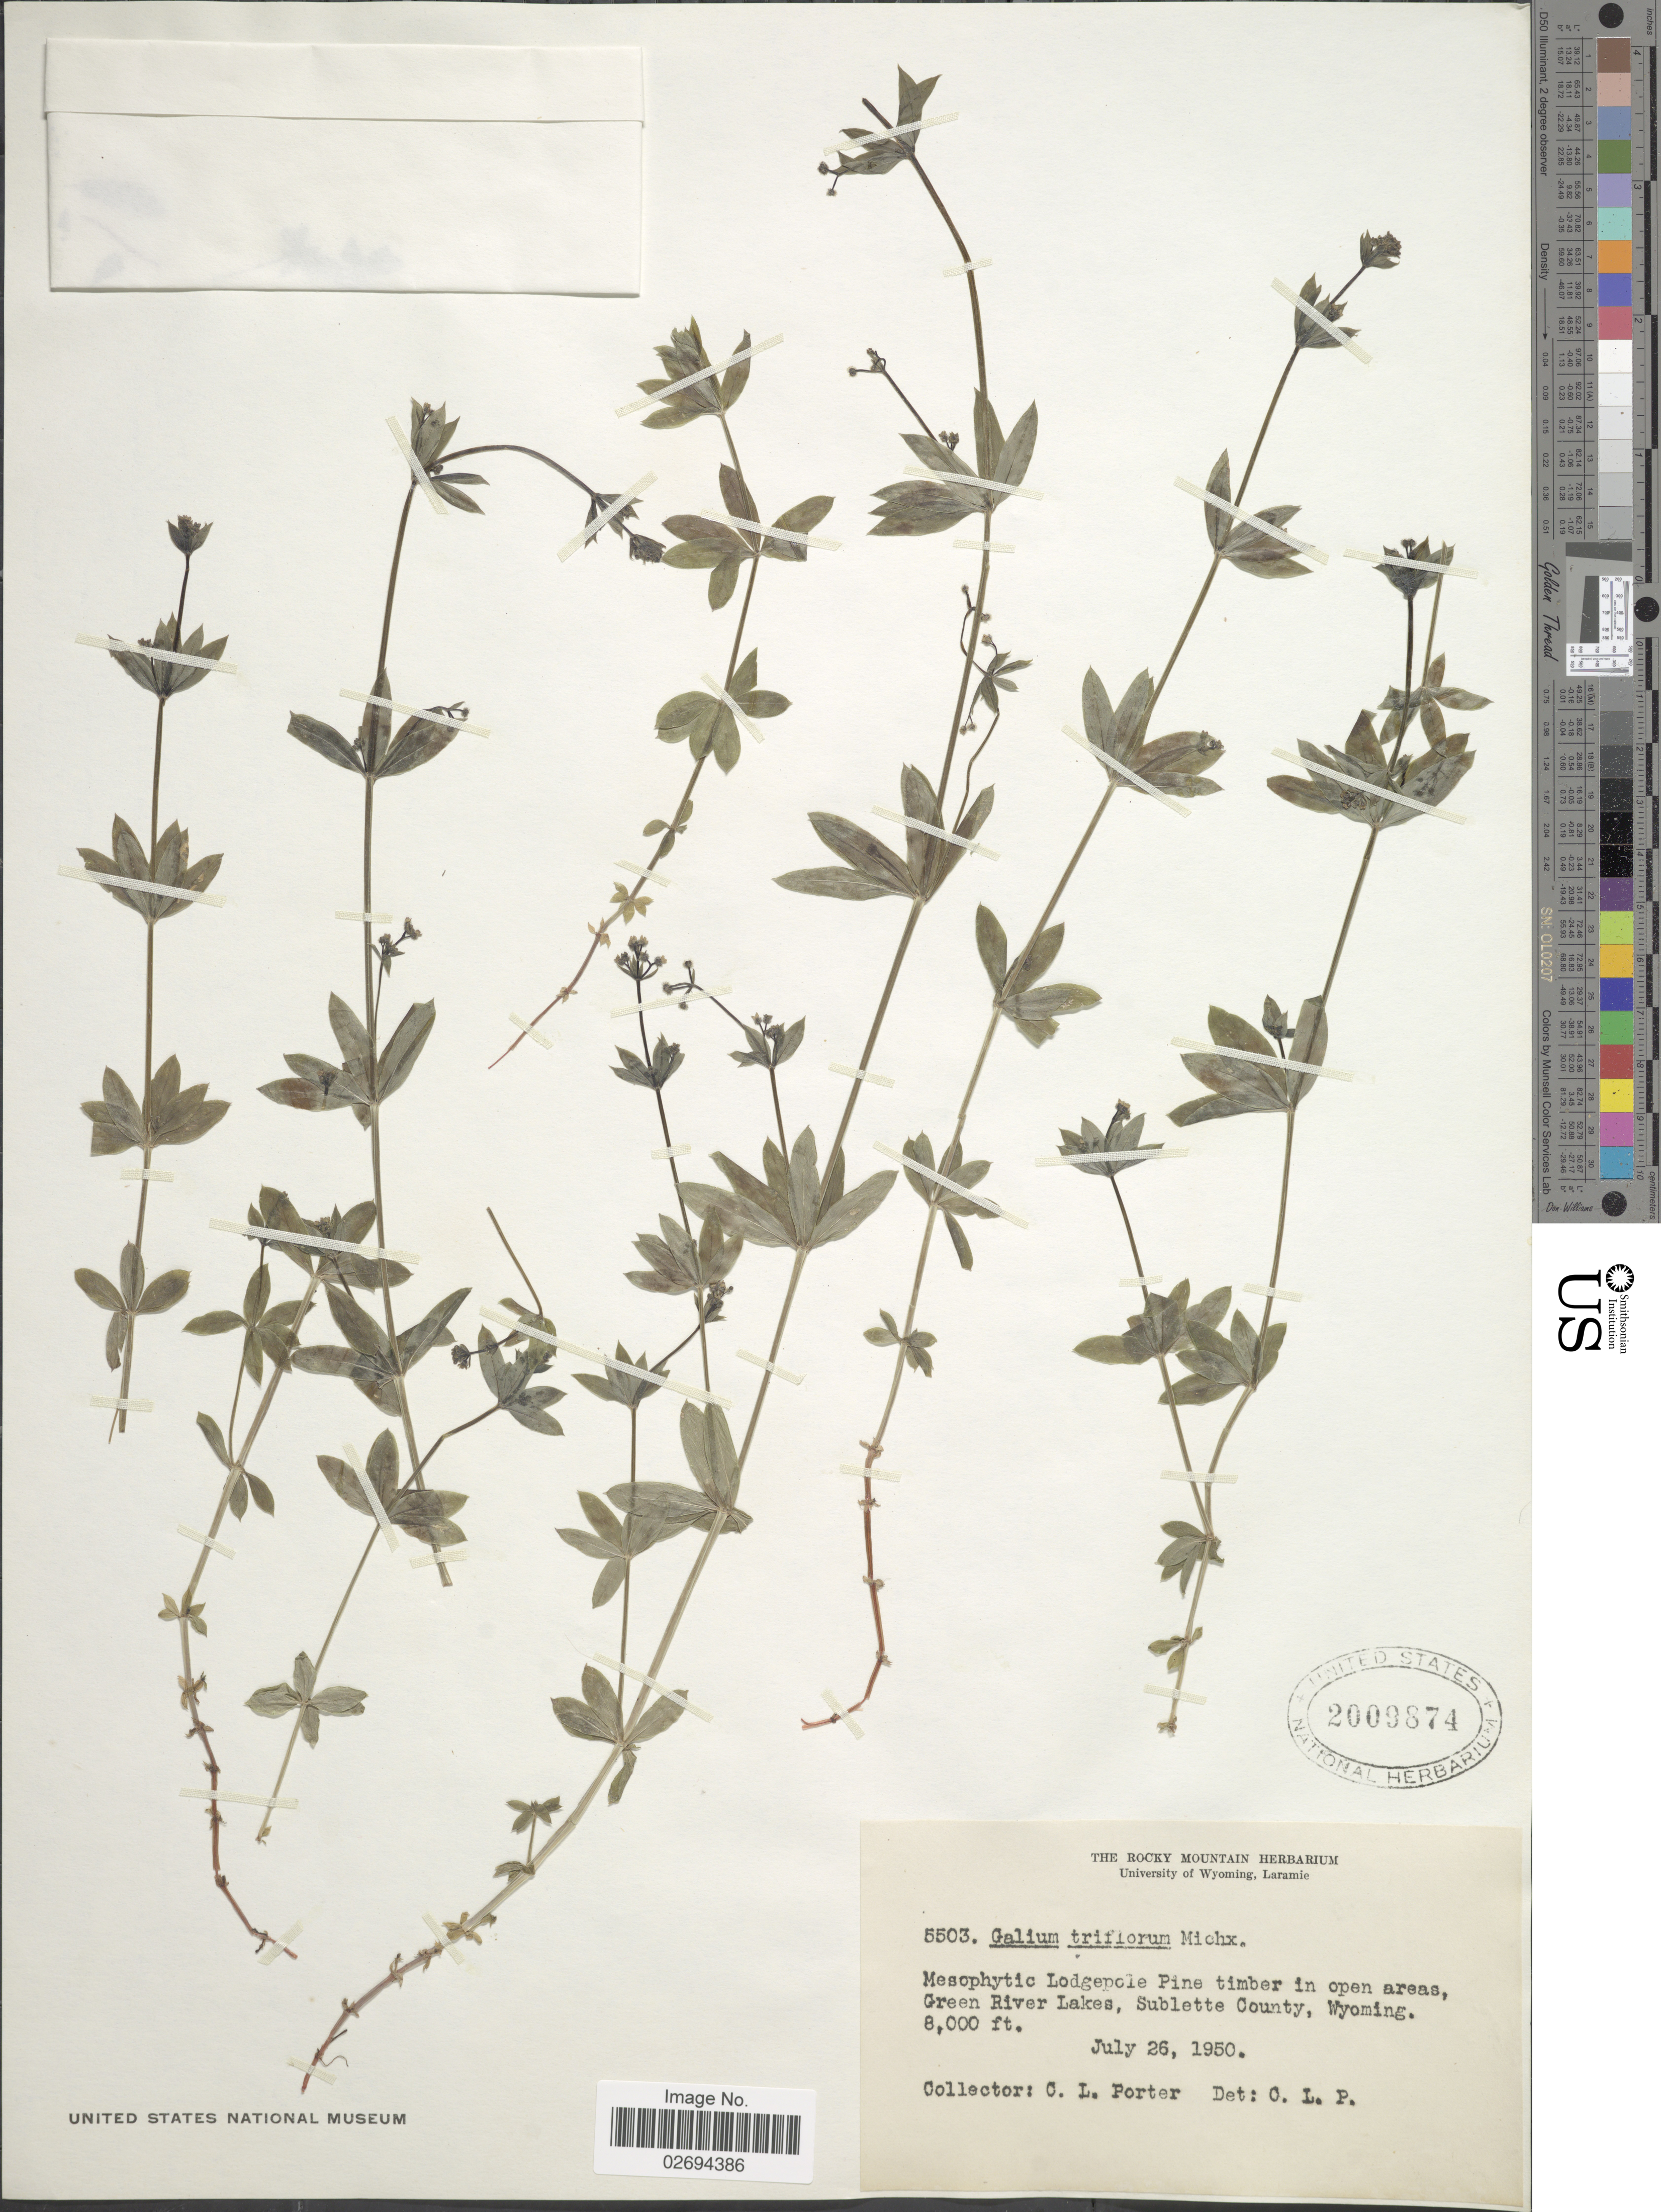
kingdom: Plantae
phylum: Tracheophyta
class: Magnoliopsida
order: Gentianales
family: Rubiaceae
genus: Galium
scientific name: Galium triflorum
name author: Michx.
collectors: C. L. Porter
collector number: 5503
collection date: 1950-07-26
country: United States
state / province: Wyoming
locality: Green River Lakes, Sublette County.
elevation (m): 2438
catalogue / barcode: US 2009874